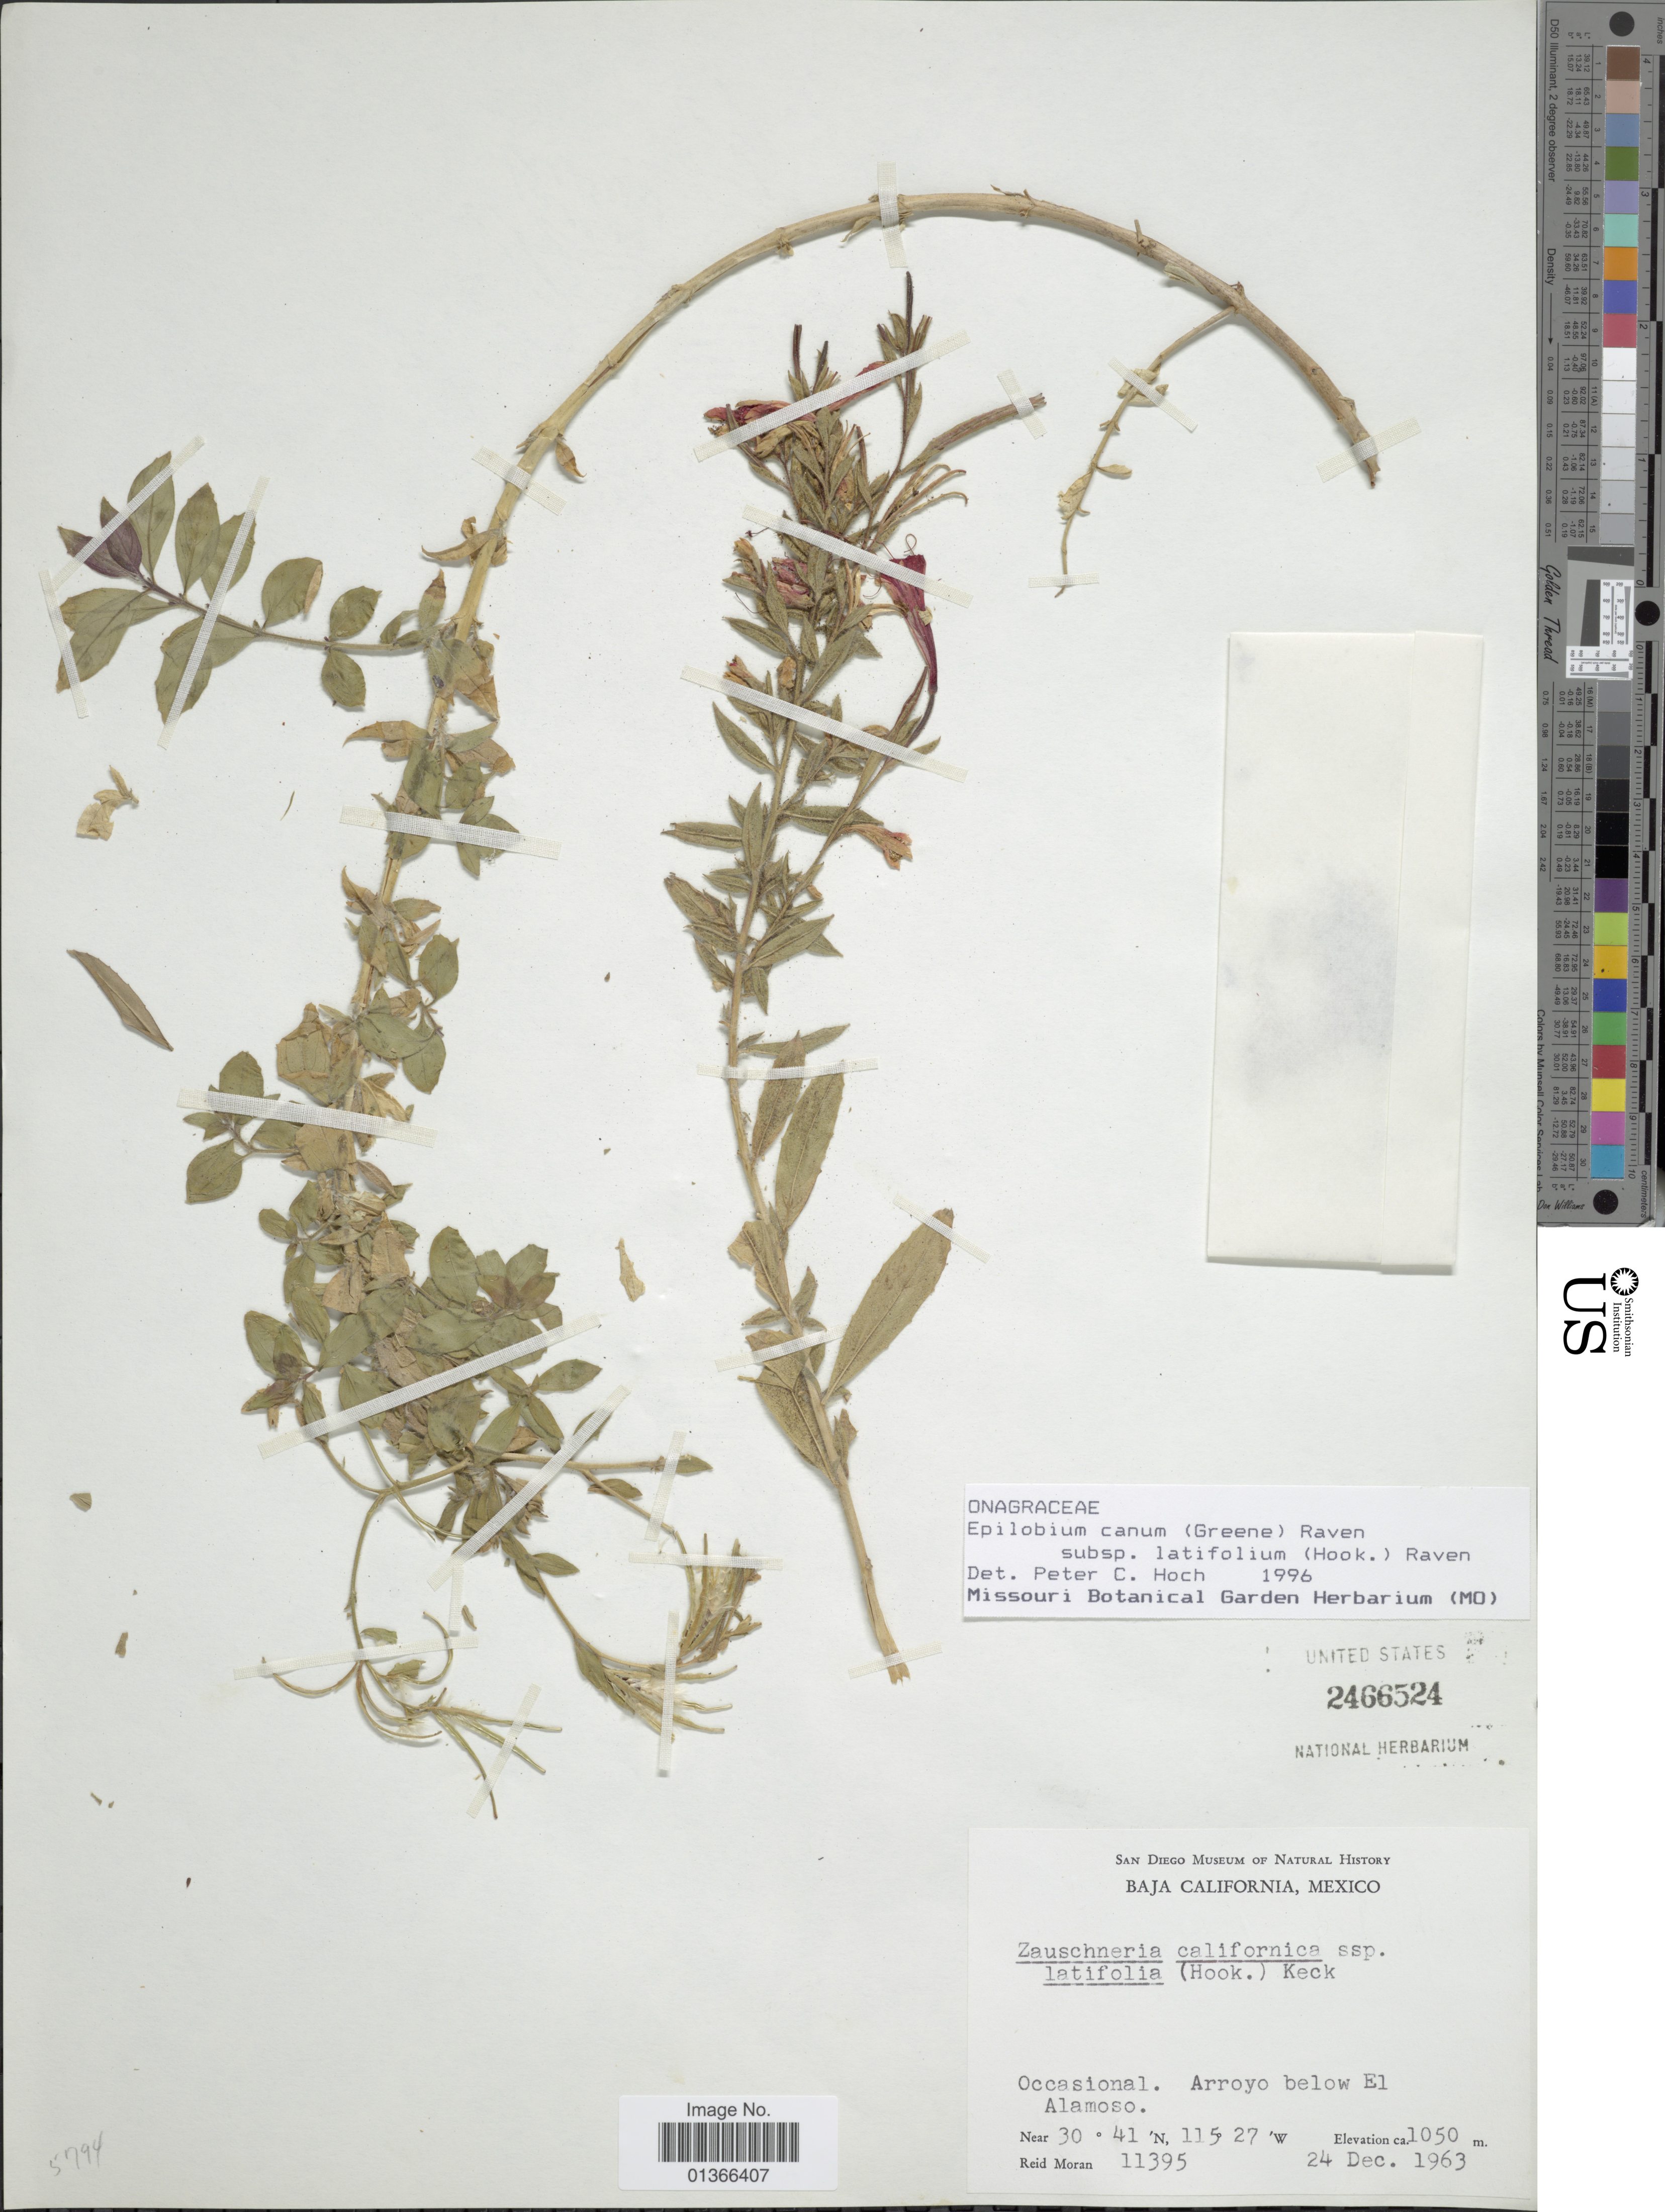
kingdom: Plantae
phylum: Tracheophyta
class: Magnoliopsida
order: Myrtales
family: Onagraceae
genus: Epilobium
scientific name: Epilobium canum subsp. latifolium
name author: (Hook.) P.H. Raven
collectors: R. Moran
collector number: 11395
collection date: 1963-12-24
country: Mexico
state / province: Baja California Norte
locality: Arroyo below El Alamoso.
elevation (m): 1050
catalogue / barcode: US 2466524